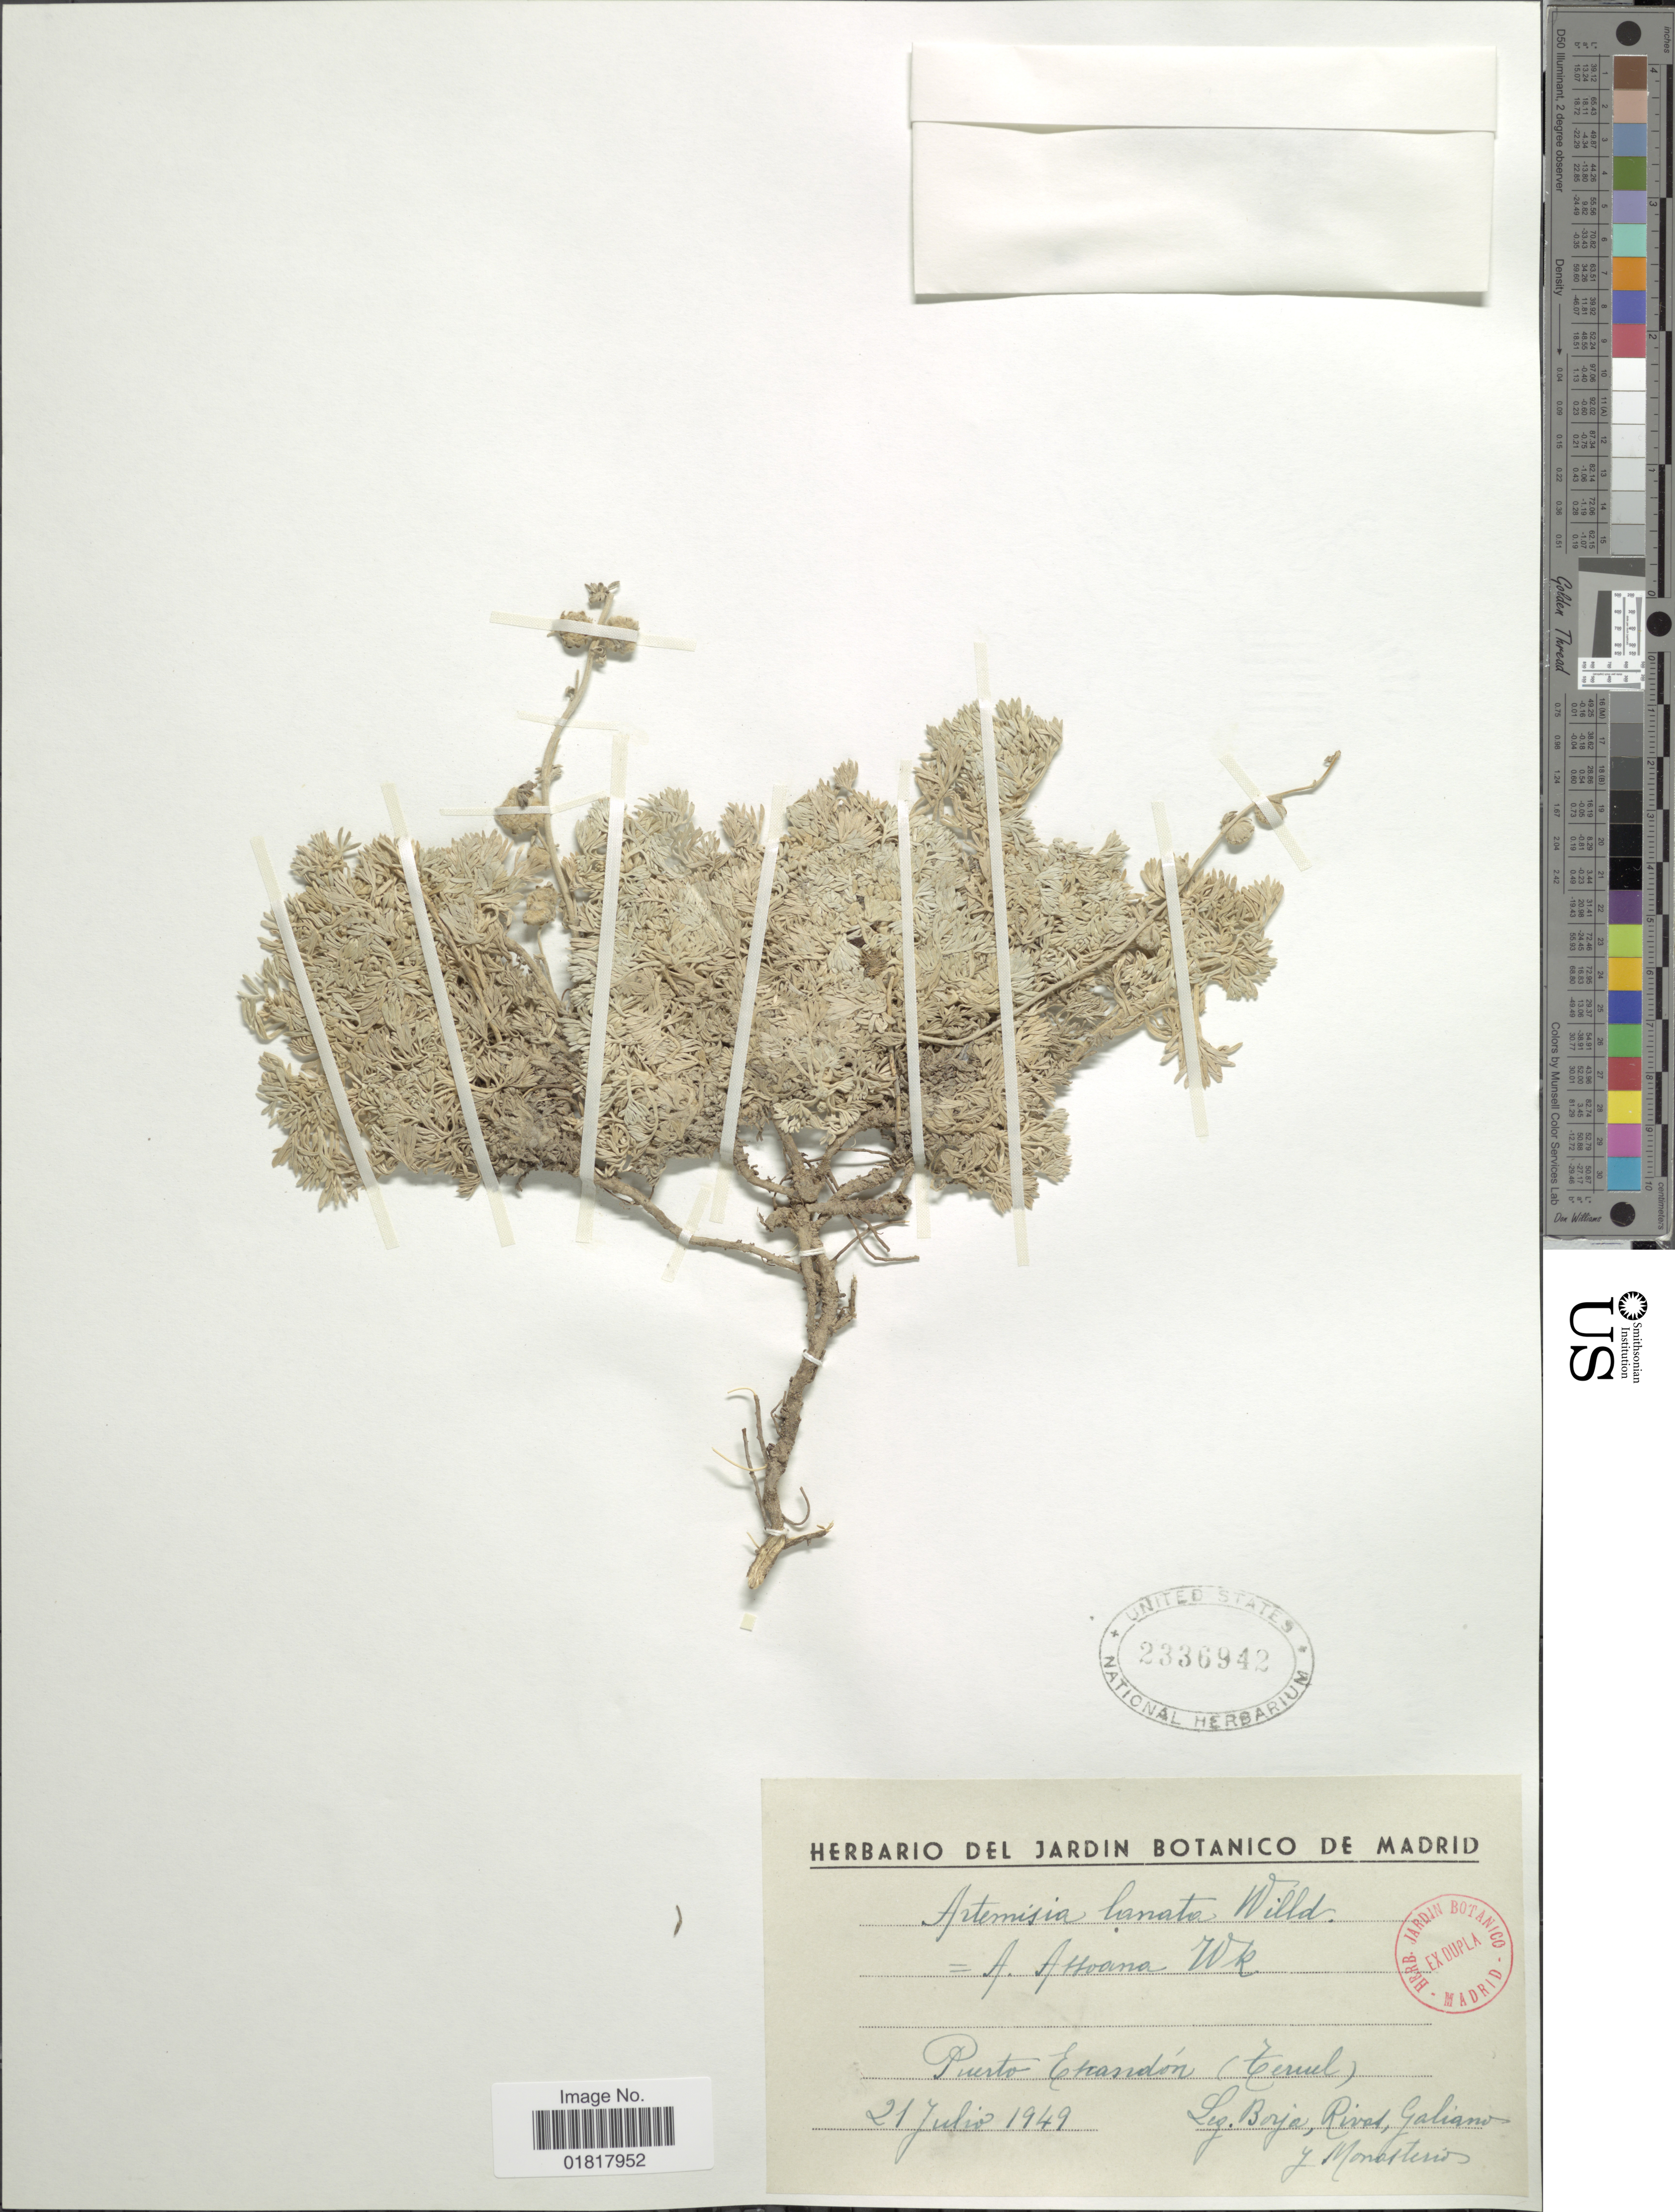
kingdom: Plantae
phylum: Tracheophyta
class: Magnoliopsida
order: Asterales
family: Asteraceae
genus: Artemisia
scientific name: Artemisia lanata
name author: Willd.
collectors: -. Borja, -- Rivet, -. Galeano & Monasterio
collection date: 1949-07-21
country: Spain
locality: Puerto Estrasidón (Teruel)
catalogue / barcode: US 2336942